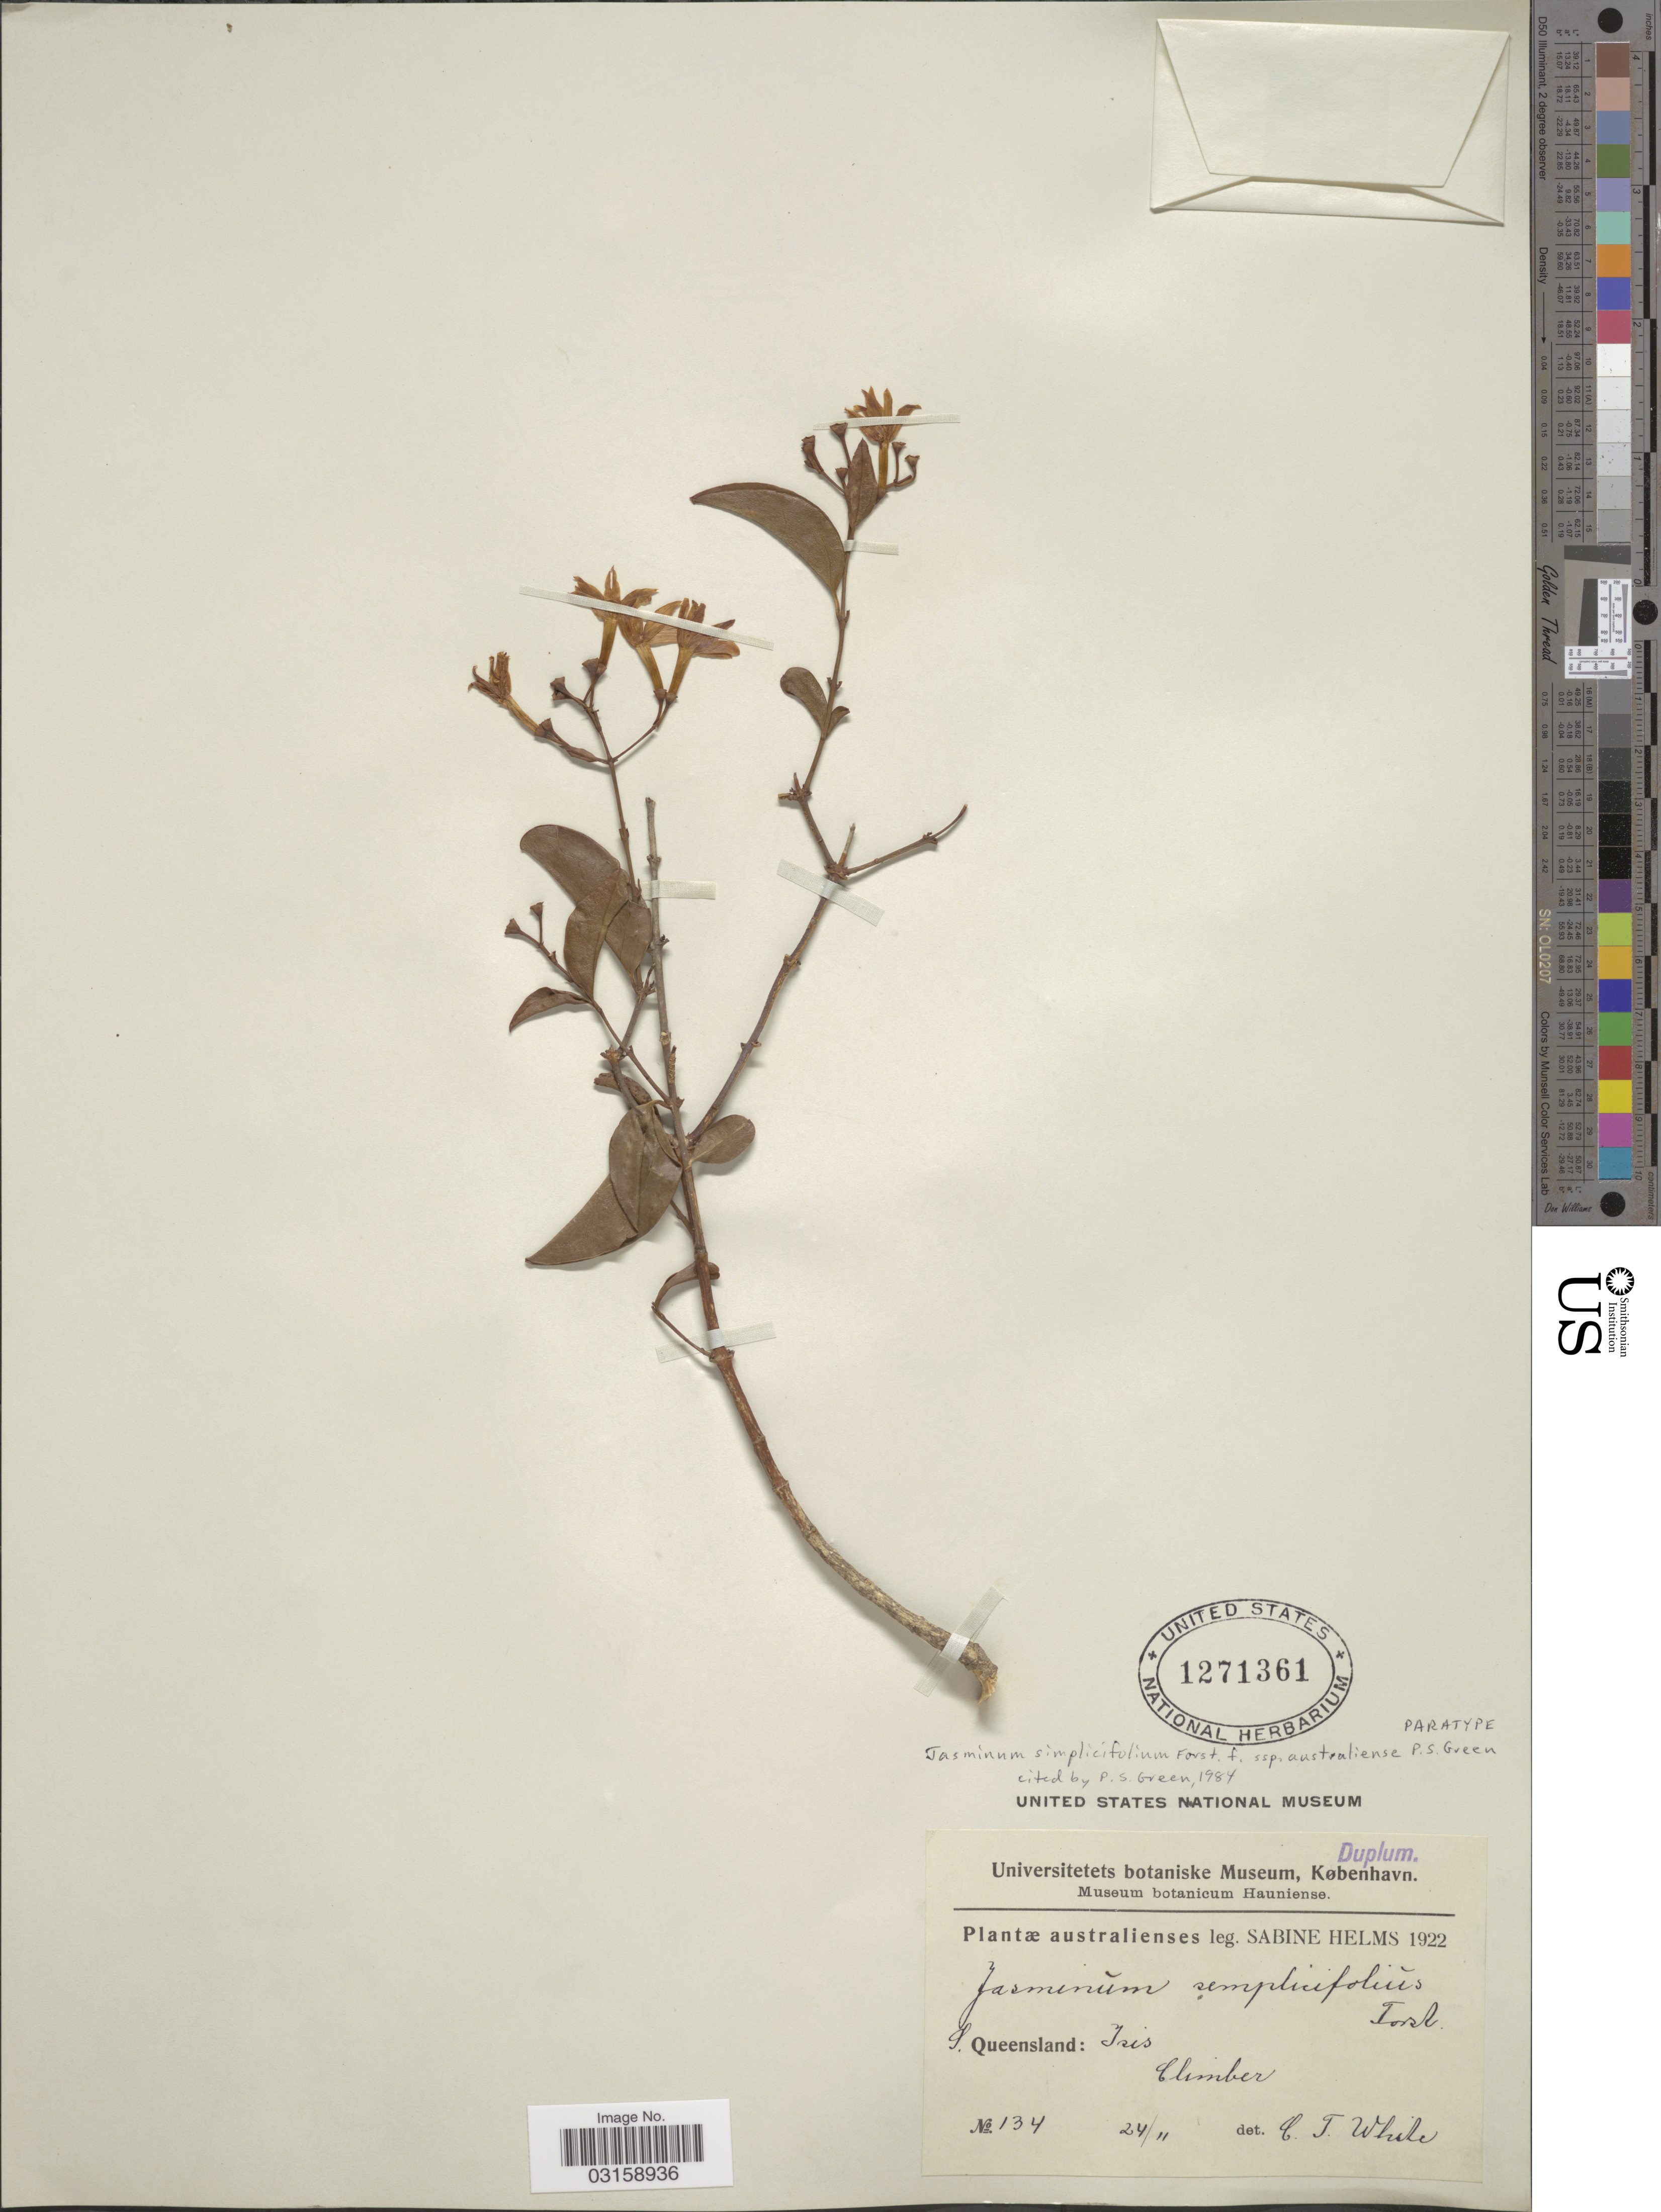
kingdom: Plantae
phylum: Tracheophyta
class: Magnoliopsida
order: Lamiales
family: Oleaceae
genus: Jasminum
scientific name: Jasminum simplicifolium subsp. australiense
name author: P.S. Green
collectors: S. Helms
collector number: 134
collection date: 1922-11-24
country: Australia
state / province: Queensland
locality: Isis.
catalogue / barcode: US 1271361